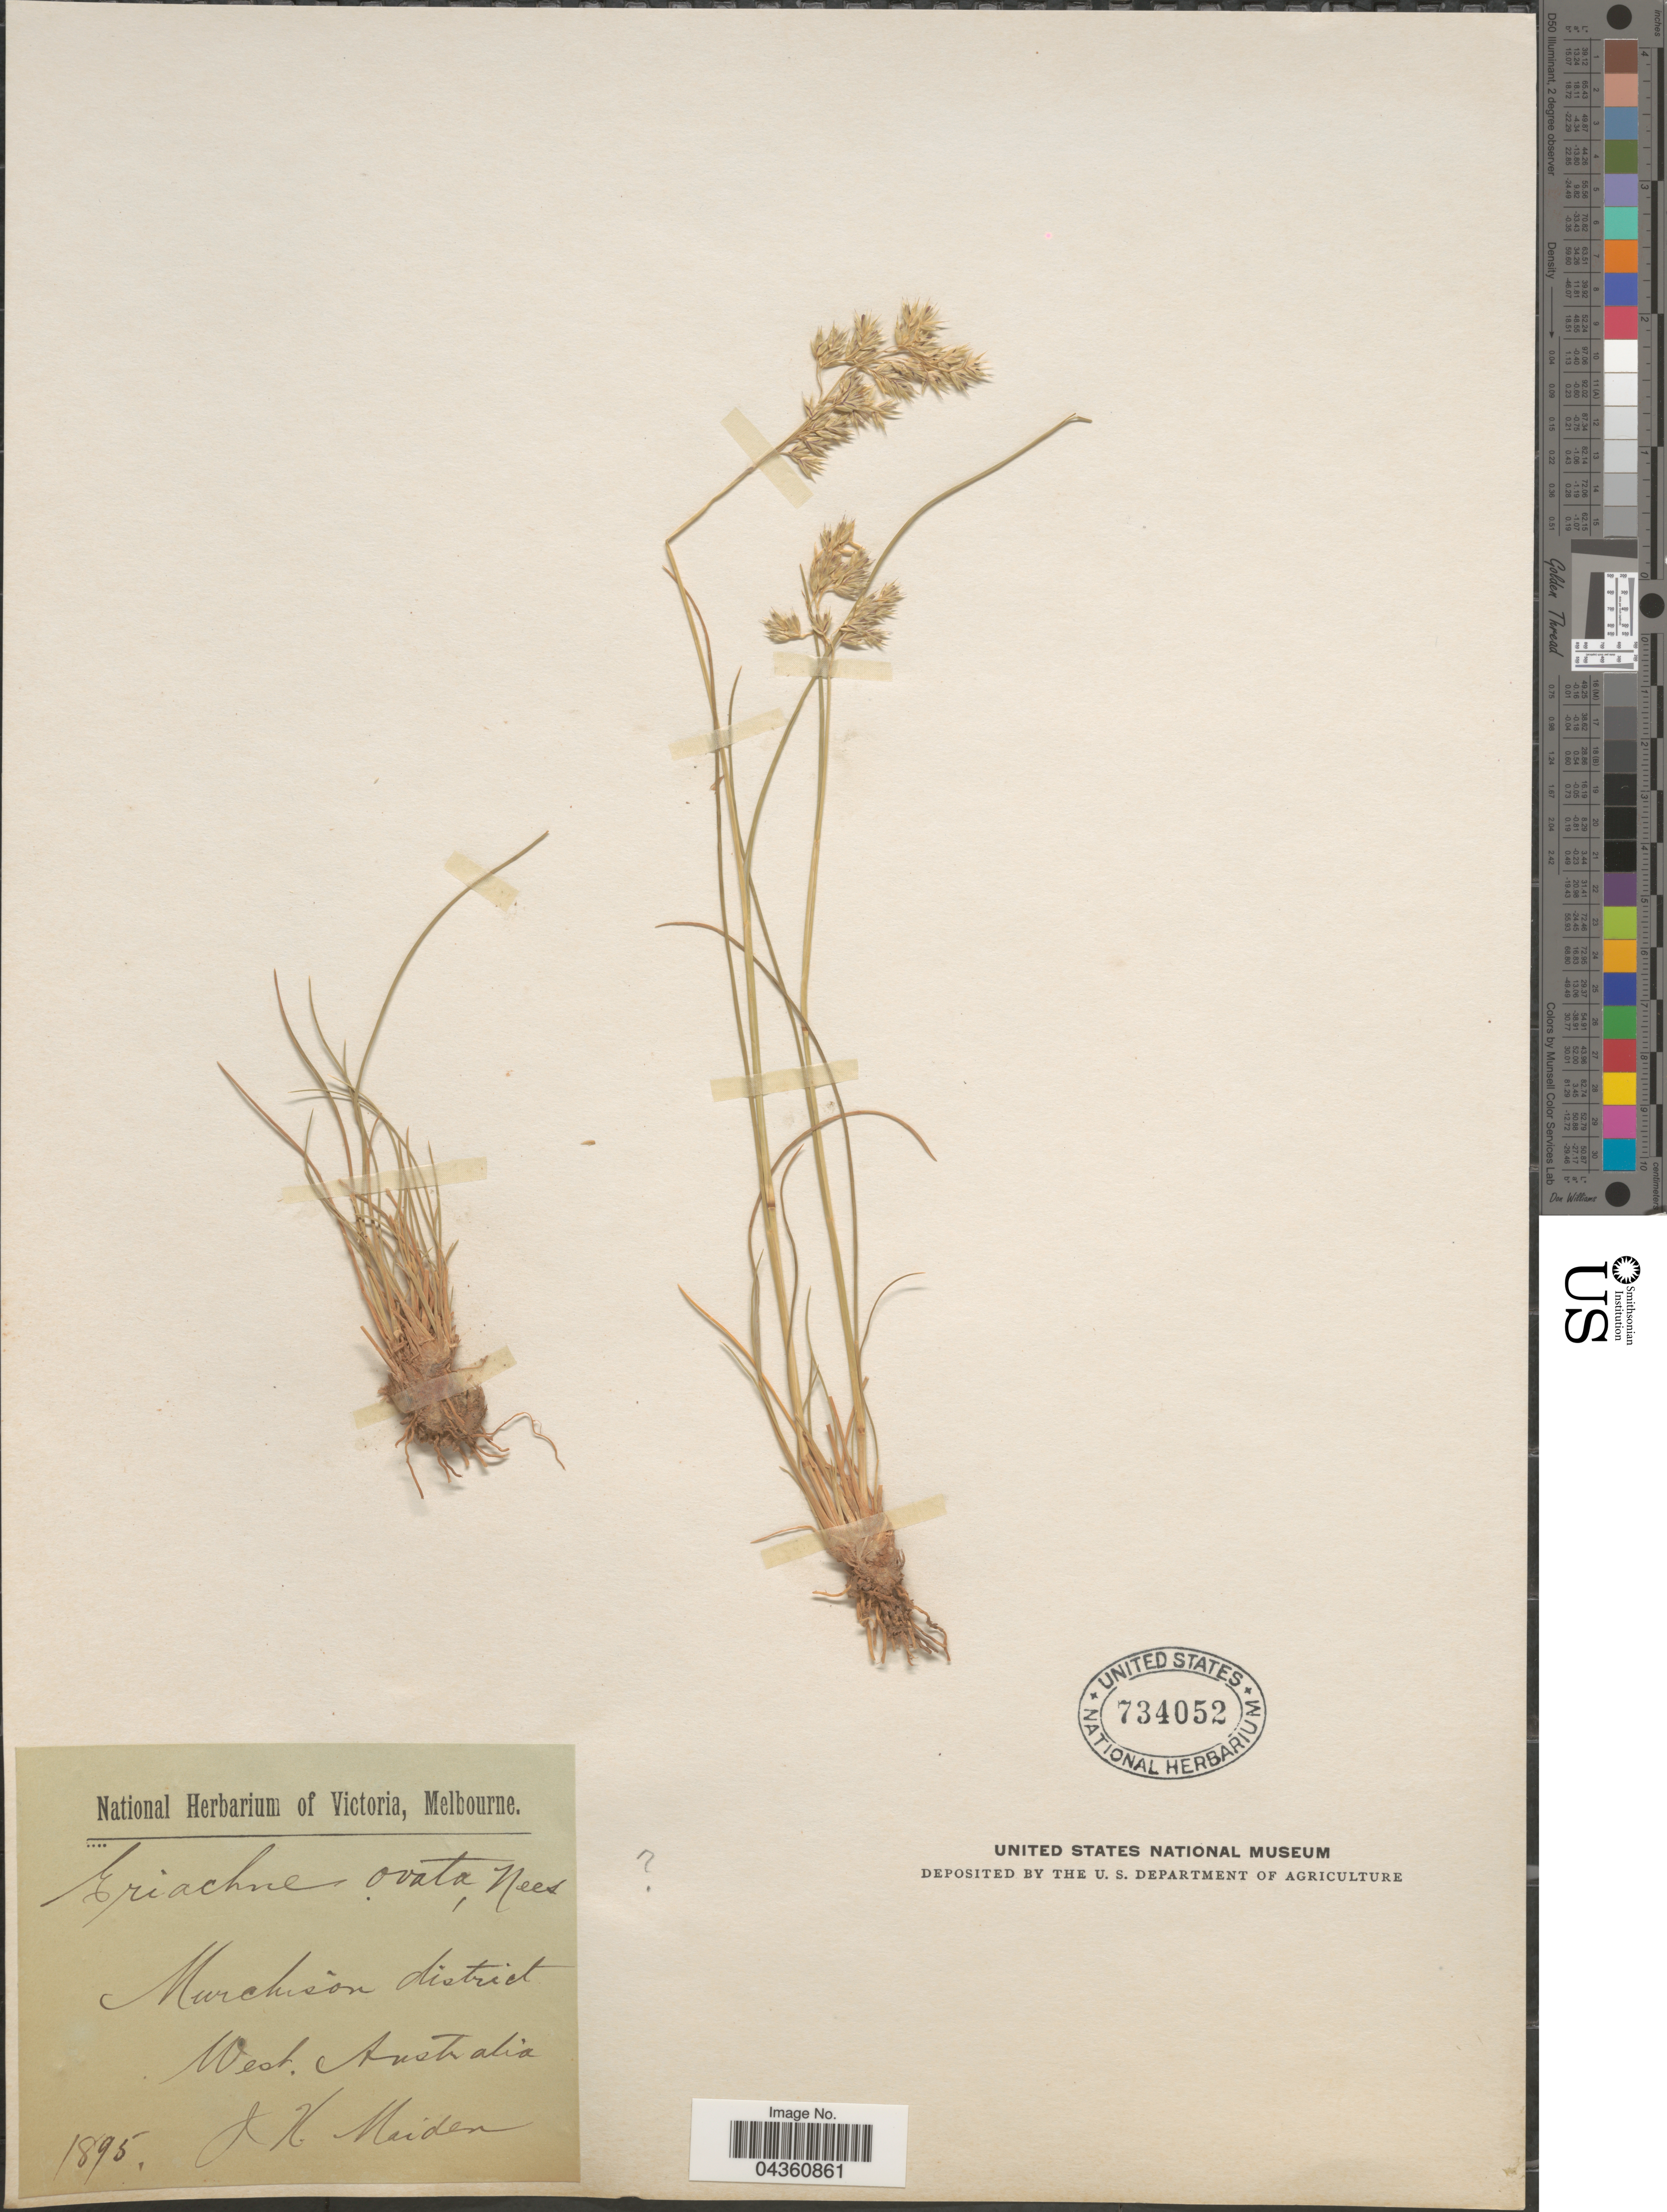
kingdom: Plantae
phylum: Tracheophyta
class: Liliopsida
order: Poales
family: Poaceae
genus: Eriachne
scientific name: Eriachne sp.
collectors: J. Maiden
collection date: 1895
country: Australia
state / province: Western Australia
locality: Murchison district.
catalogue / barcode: US 734052